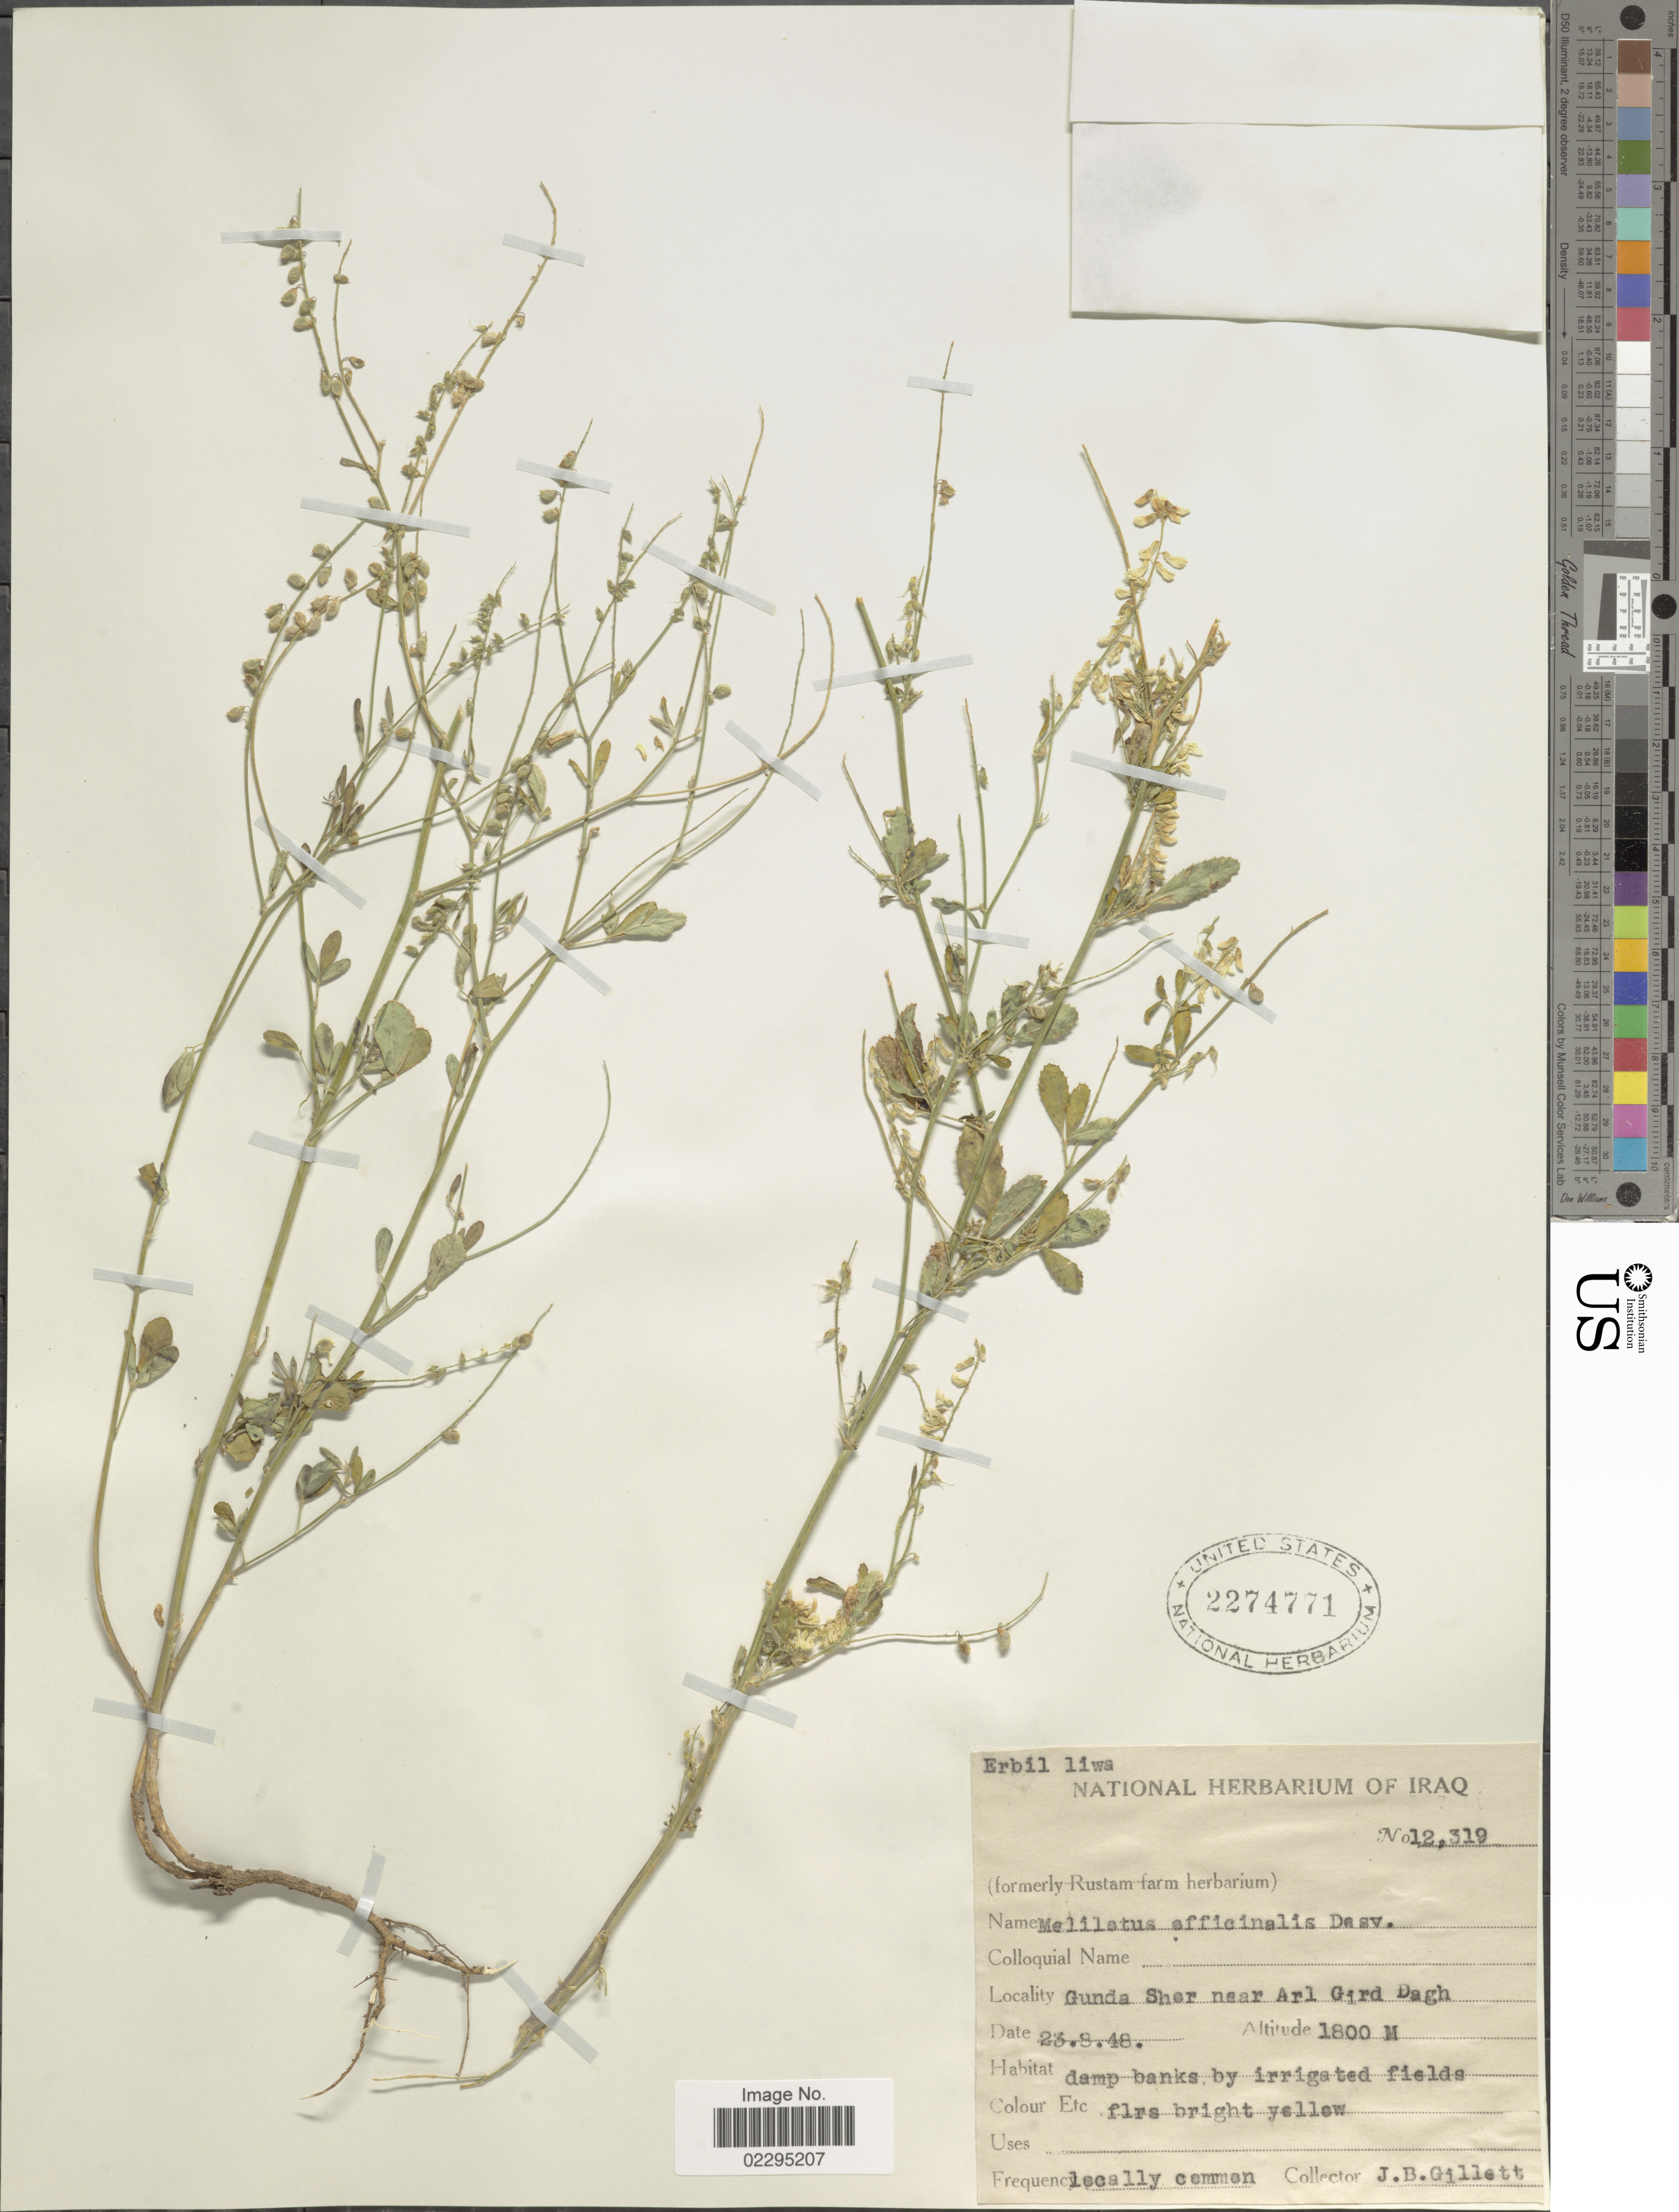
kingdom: Plantae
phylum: Tracheophyta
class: Magnoliopsida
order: Fabales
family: Fabaceae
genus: Melilotus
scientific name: Melilotus officinalis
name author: (L.) Lam.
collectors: J. B. Gillett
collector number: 12319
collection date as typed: Transcribed d/m/y: 23/8/48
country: Iraq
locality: Gunda Sher near Arl Gird Dagh.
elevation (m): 1800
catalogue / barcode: US 2274771